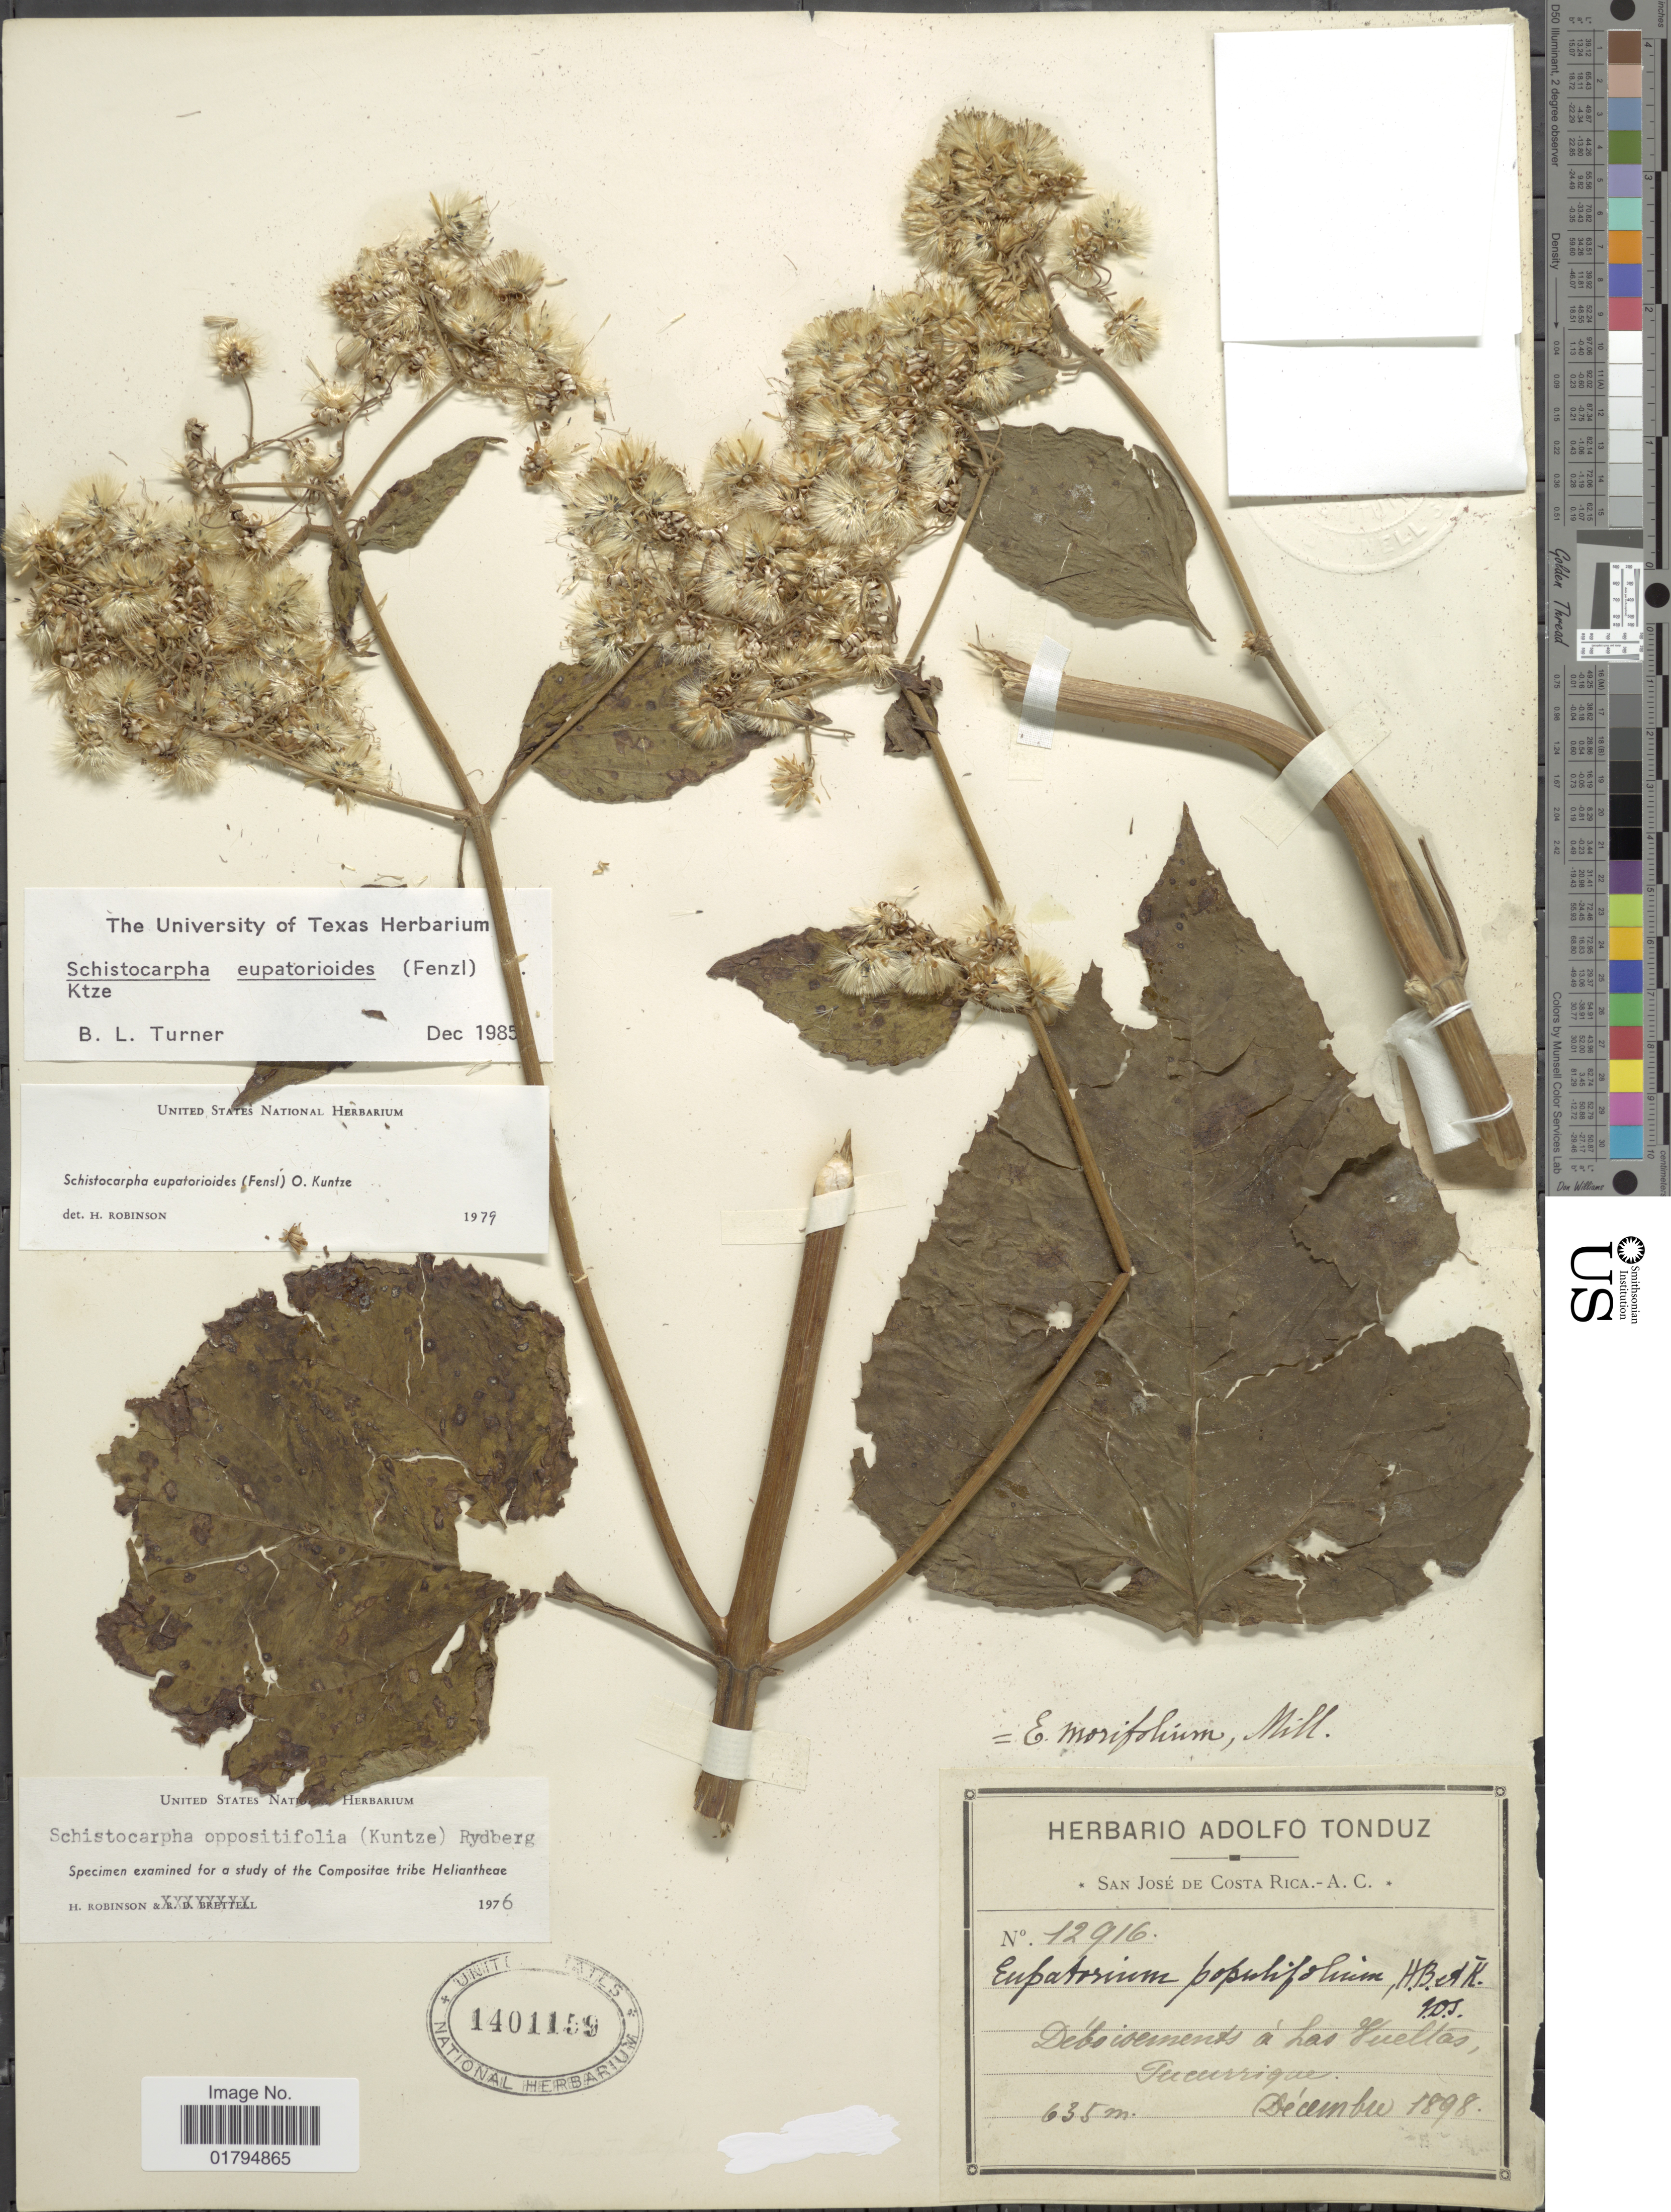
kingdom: Plantae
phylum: Tracheophyta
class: Magnoliopsida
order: Asterales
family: Asteraceae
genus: Schistocarpha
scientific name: Schistocarpha eupatorioides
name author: (Fenzl) Kuntze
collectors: ex Herb. Adolfo Tonduz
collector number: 12916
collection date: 1898-12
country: Costa Rica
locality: Deboissement a las Vueltas Tucurrrique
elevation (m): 635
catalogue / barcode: US 1401159